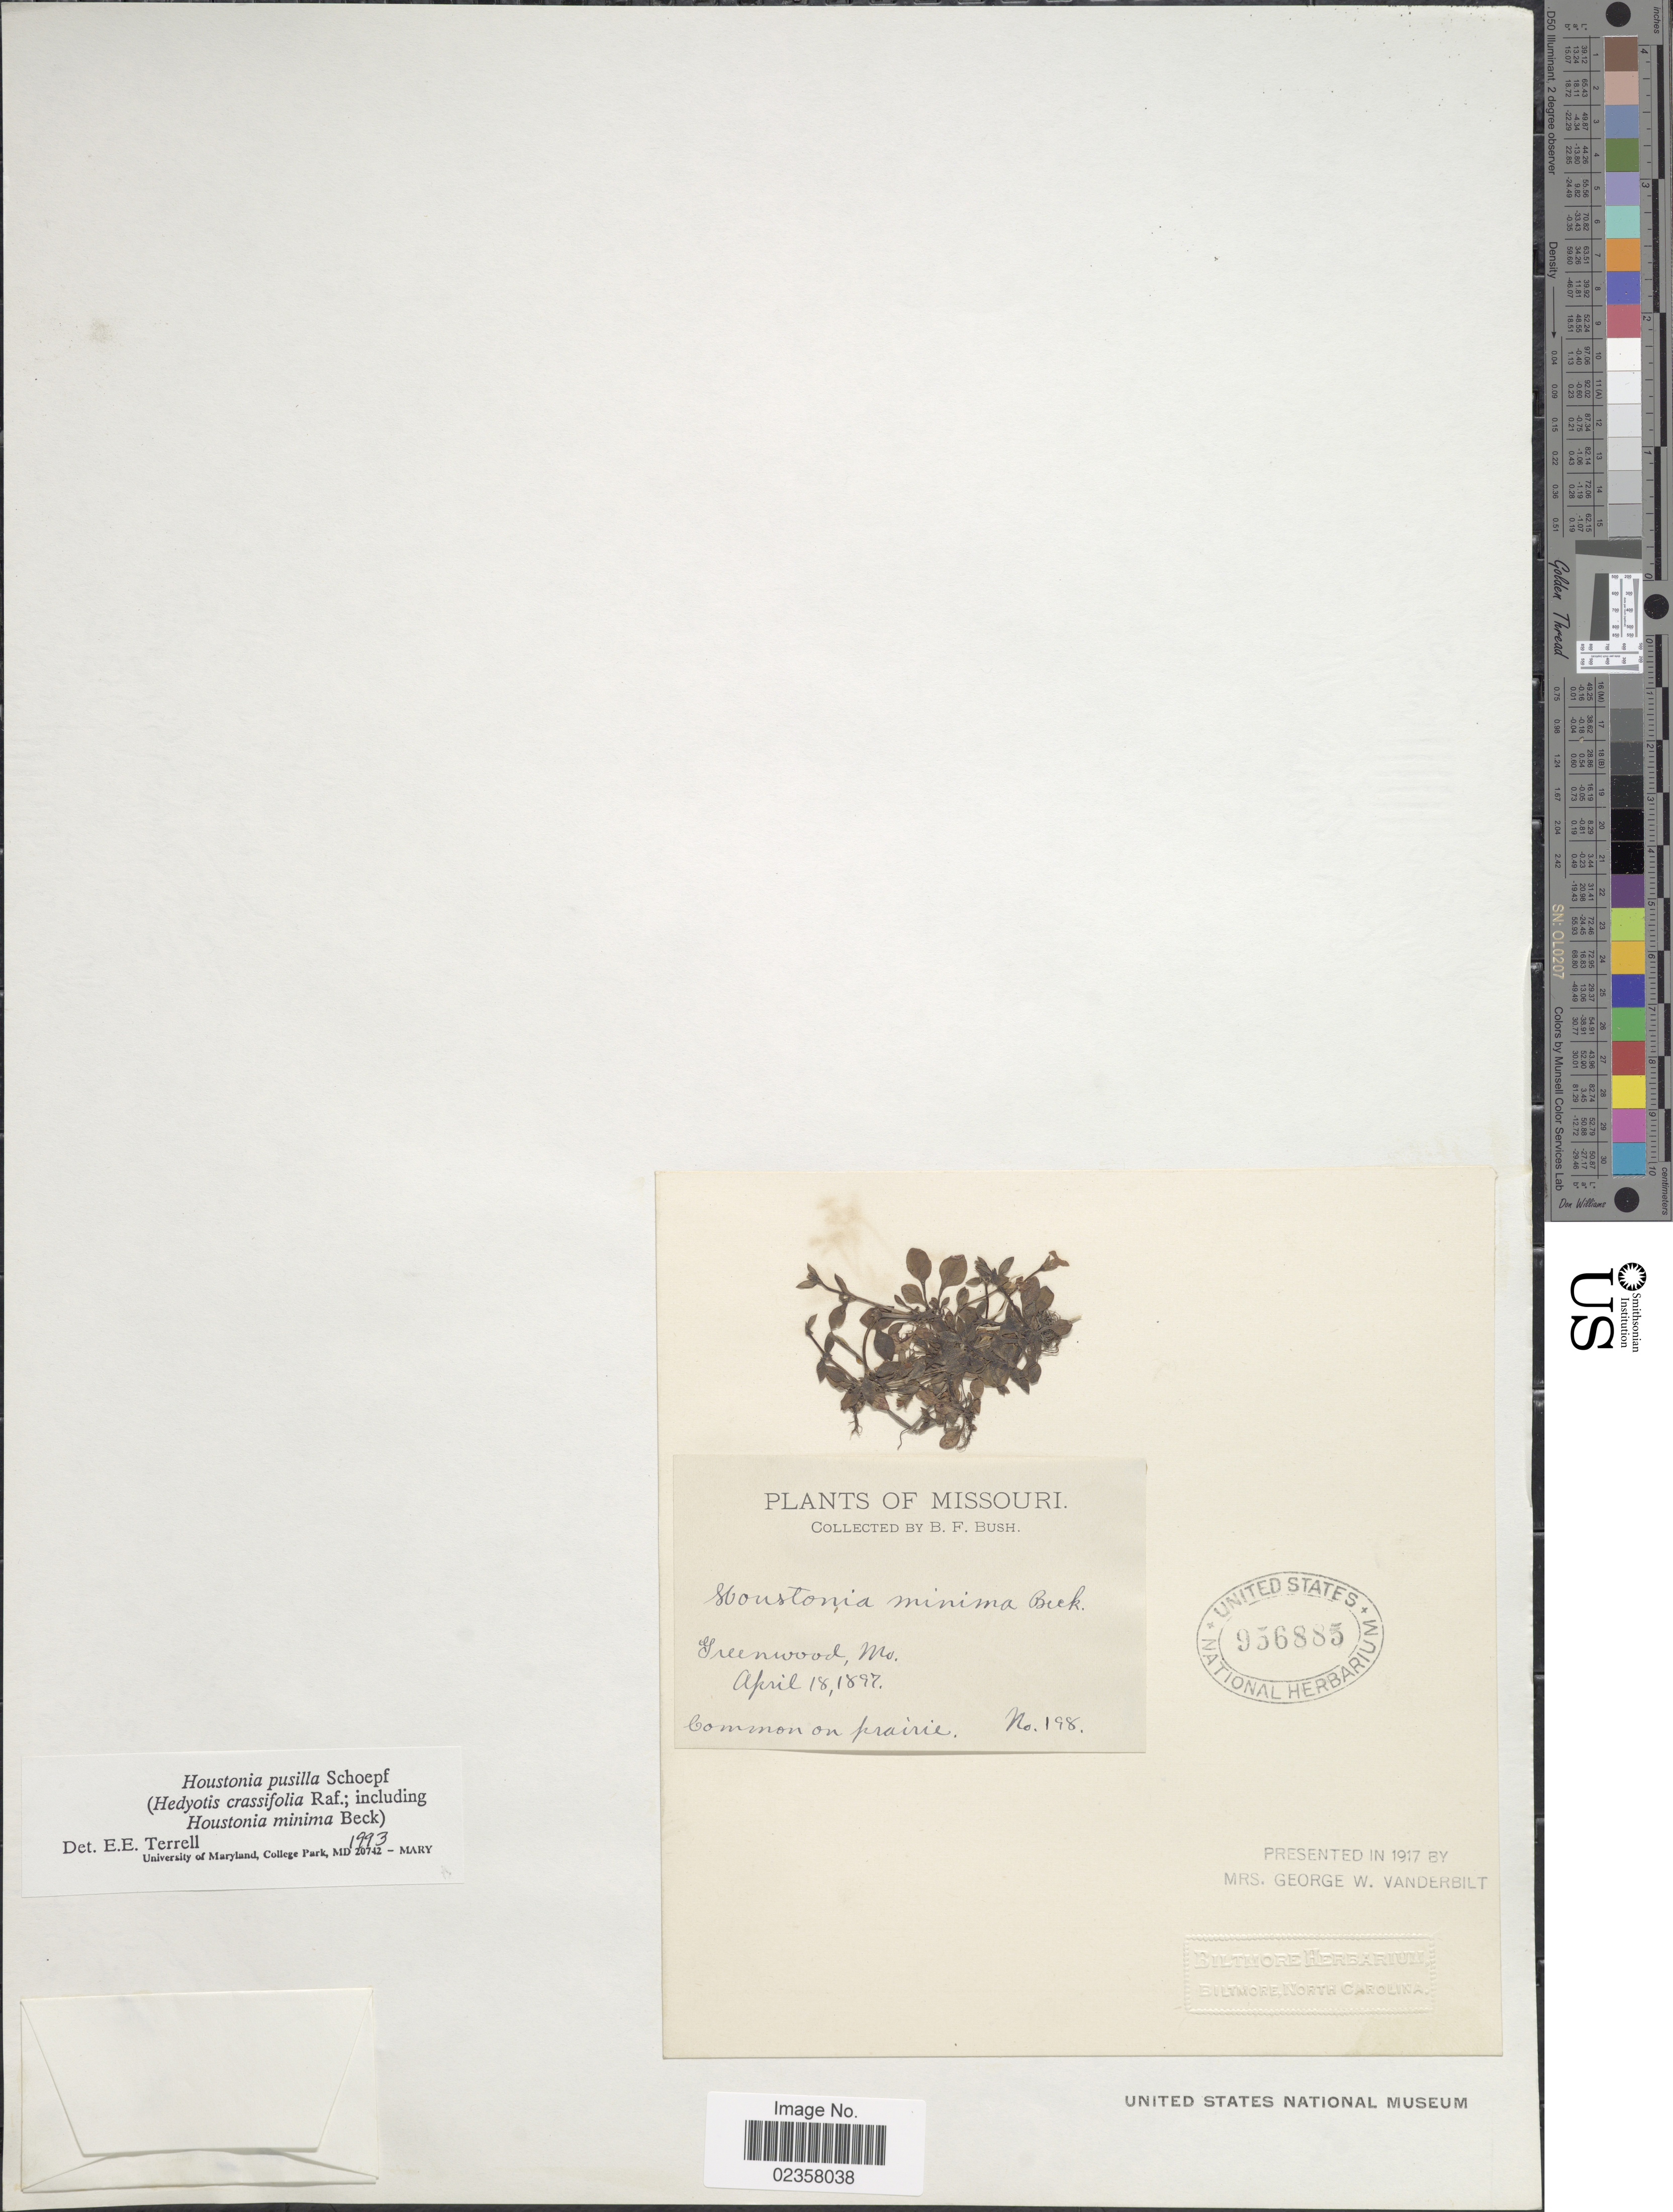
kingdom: Plantae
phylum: Tracheophyta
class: Magnoliopsida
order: Gentianales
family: Rubiaceae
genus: Houstonia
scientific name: Houstonia pusilla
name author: Schoepf.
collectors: B. F. Bush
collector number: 198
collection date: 1897-04-18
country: United States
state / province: Missouri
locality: Greenwood, Mo.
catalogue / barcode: US 956885